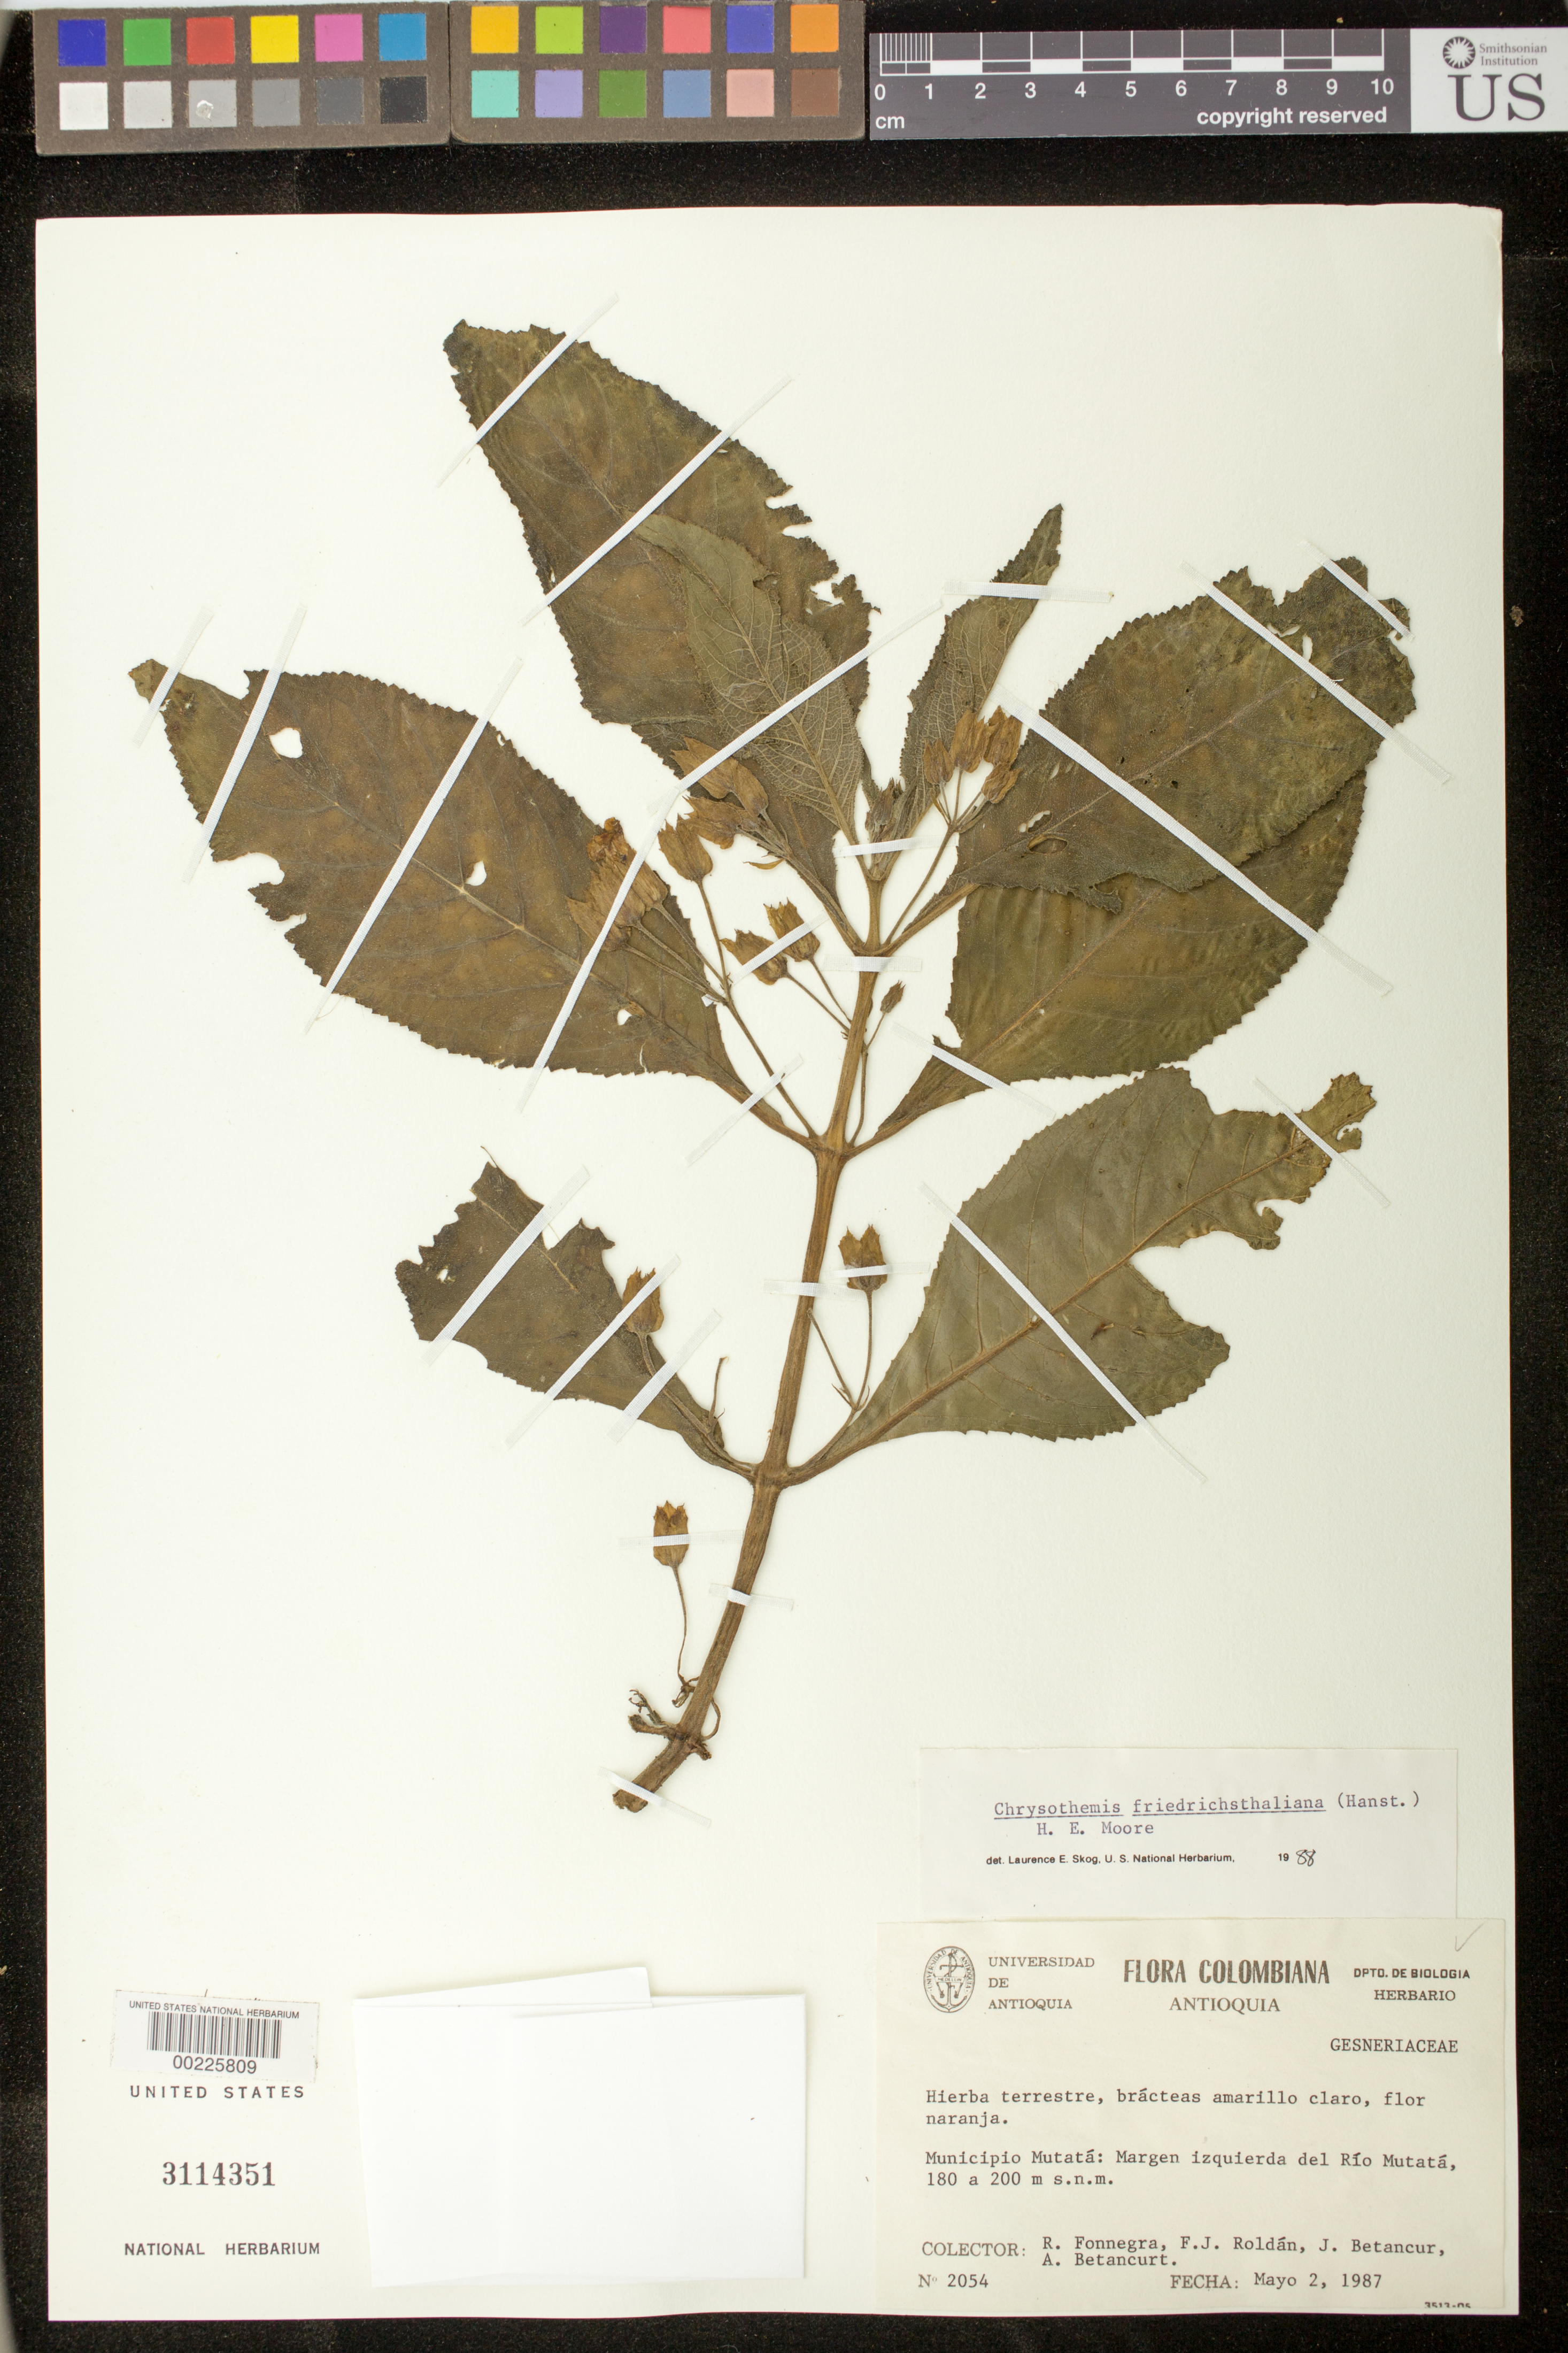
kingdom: Plantae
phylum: Tracheophyta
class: Magnoliopsida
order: Lamiales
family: Gesneriaceae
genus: Chrysothemis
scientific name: Chrysothemis friedrichsthaliana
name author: (Hanst.) H.E. Moore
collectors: R. Fonnegra G., F. J. Roldán, J. C. Betancur & A. Betancur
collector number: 2054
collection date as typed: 02 May 1987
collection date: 1987-05-02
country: Colombia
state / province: Antioquia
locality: Mun. Mutata, left hand side of Rio Mutata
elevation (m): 180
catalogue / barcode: US 3114351